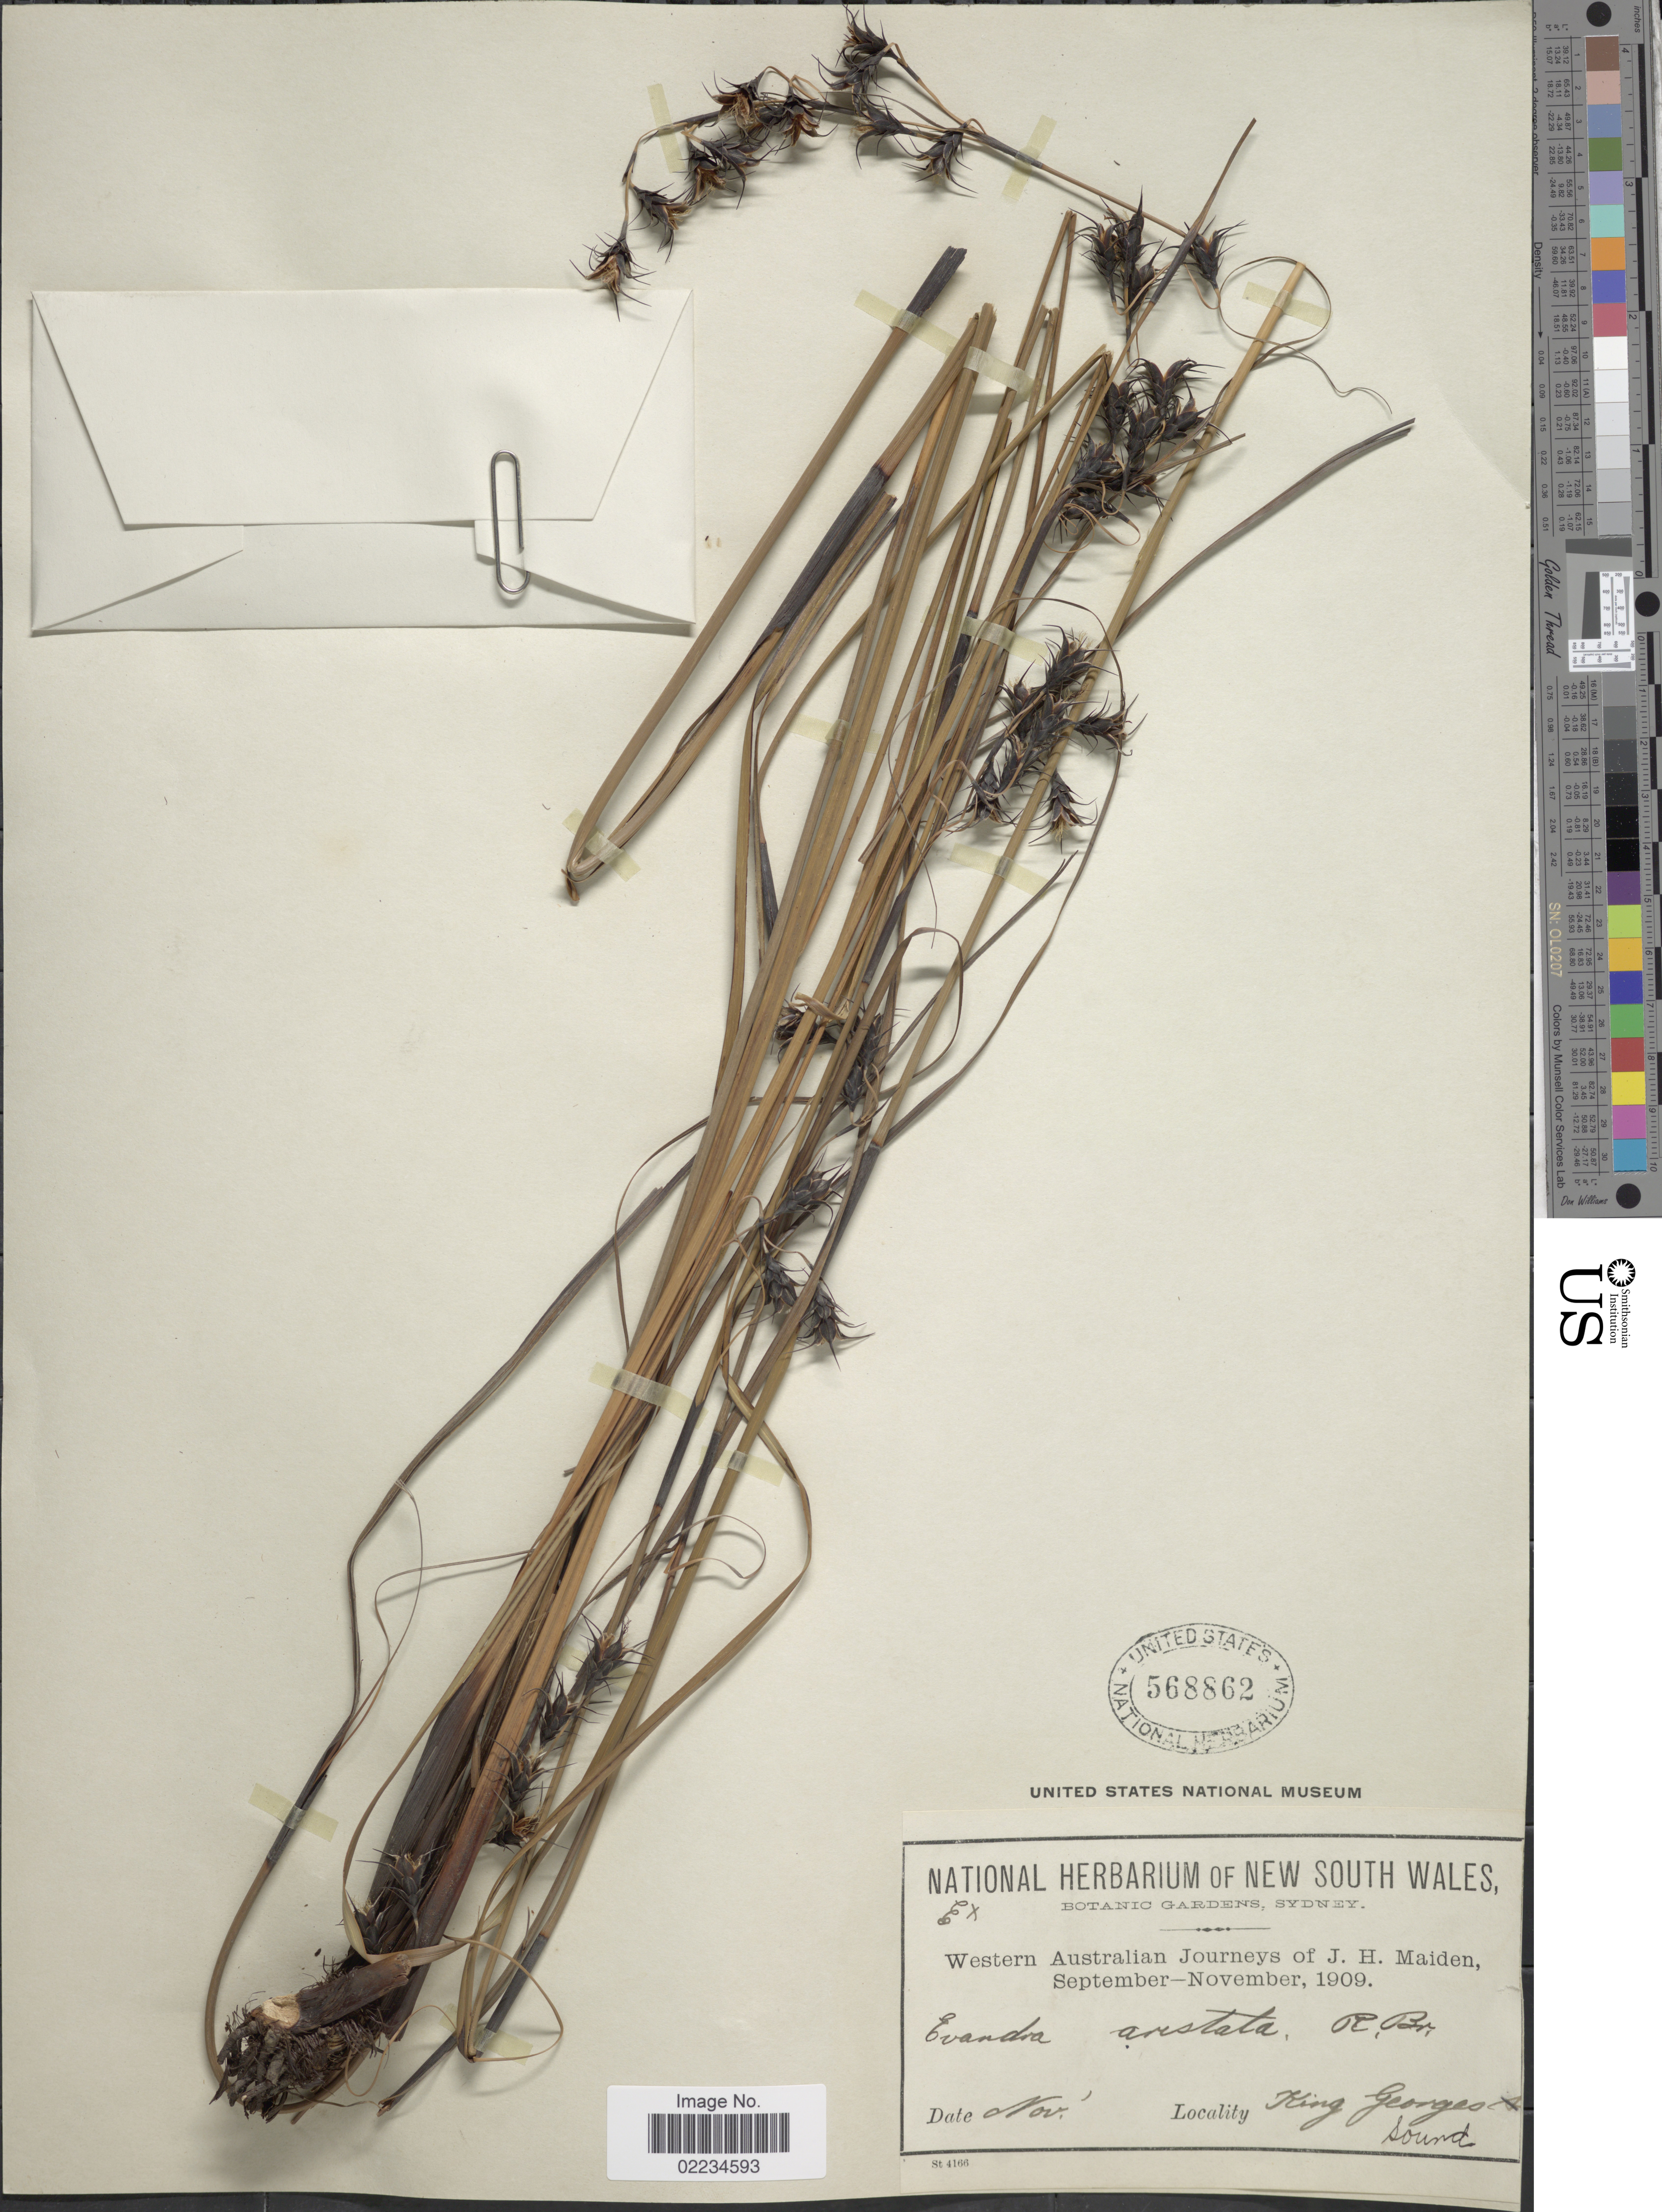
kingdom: Plantae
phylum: Tracheophyta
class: Liliopsida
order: Poales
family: Cyperaceae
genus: Evandra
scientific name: Evandra aristata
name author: R. Br.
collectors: J. Maiden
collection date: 1909-11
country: Australia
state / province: Western Australia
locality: Western Australia Journeys, King Georges Sound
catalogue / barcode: US 568862